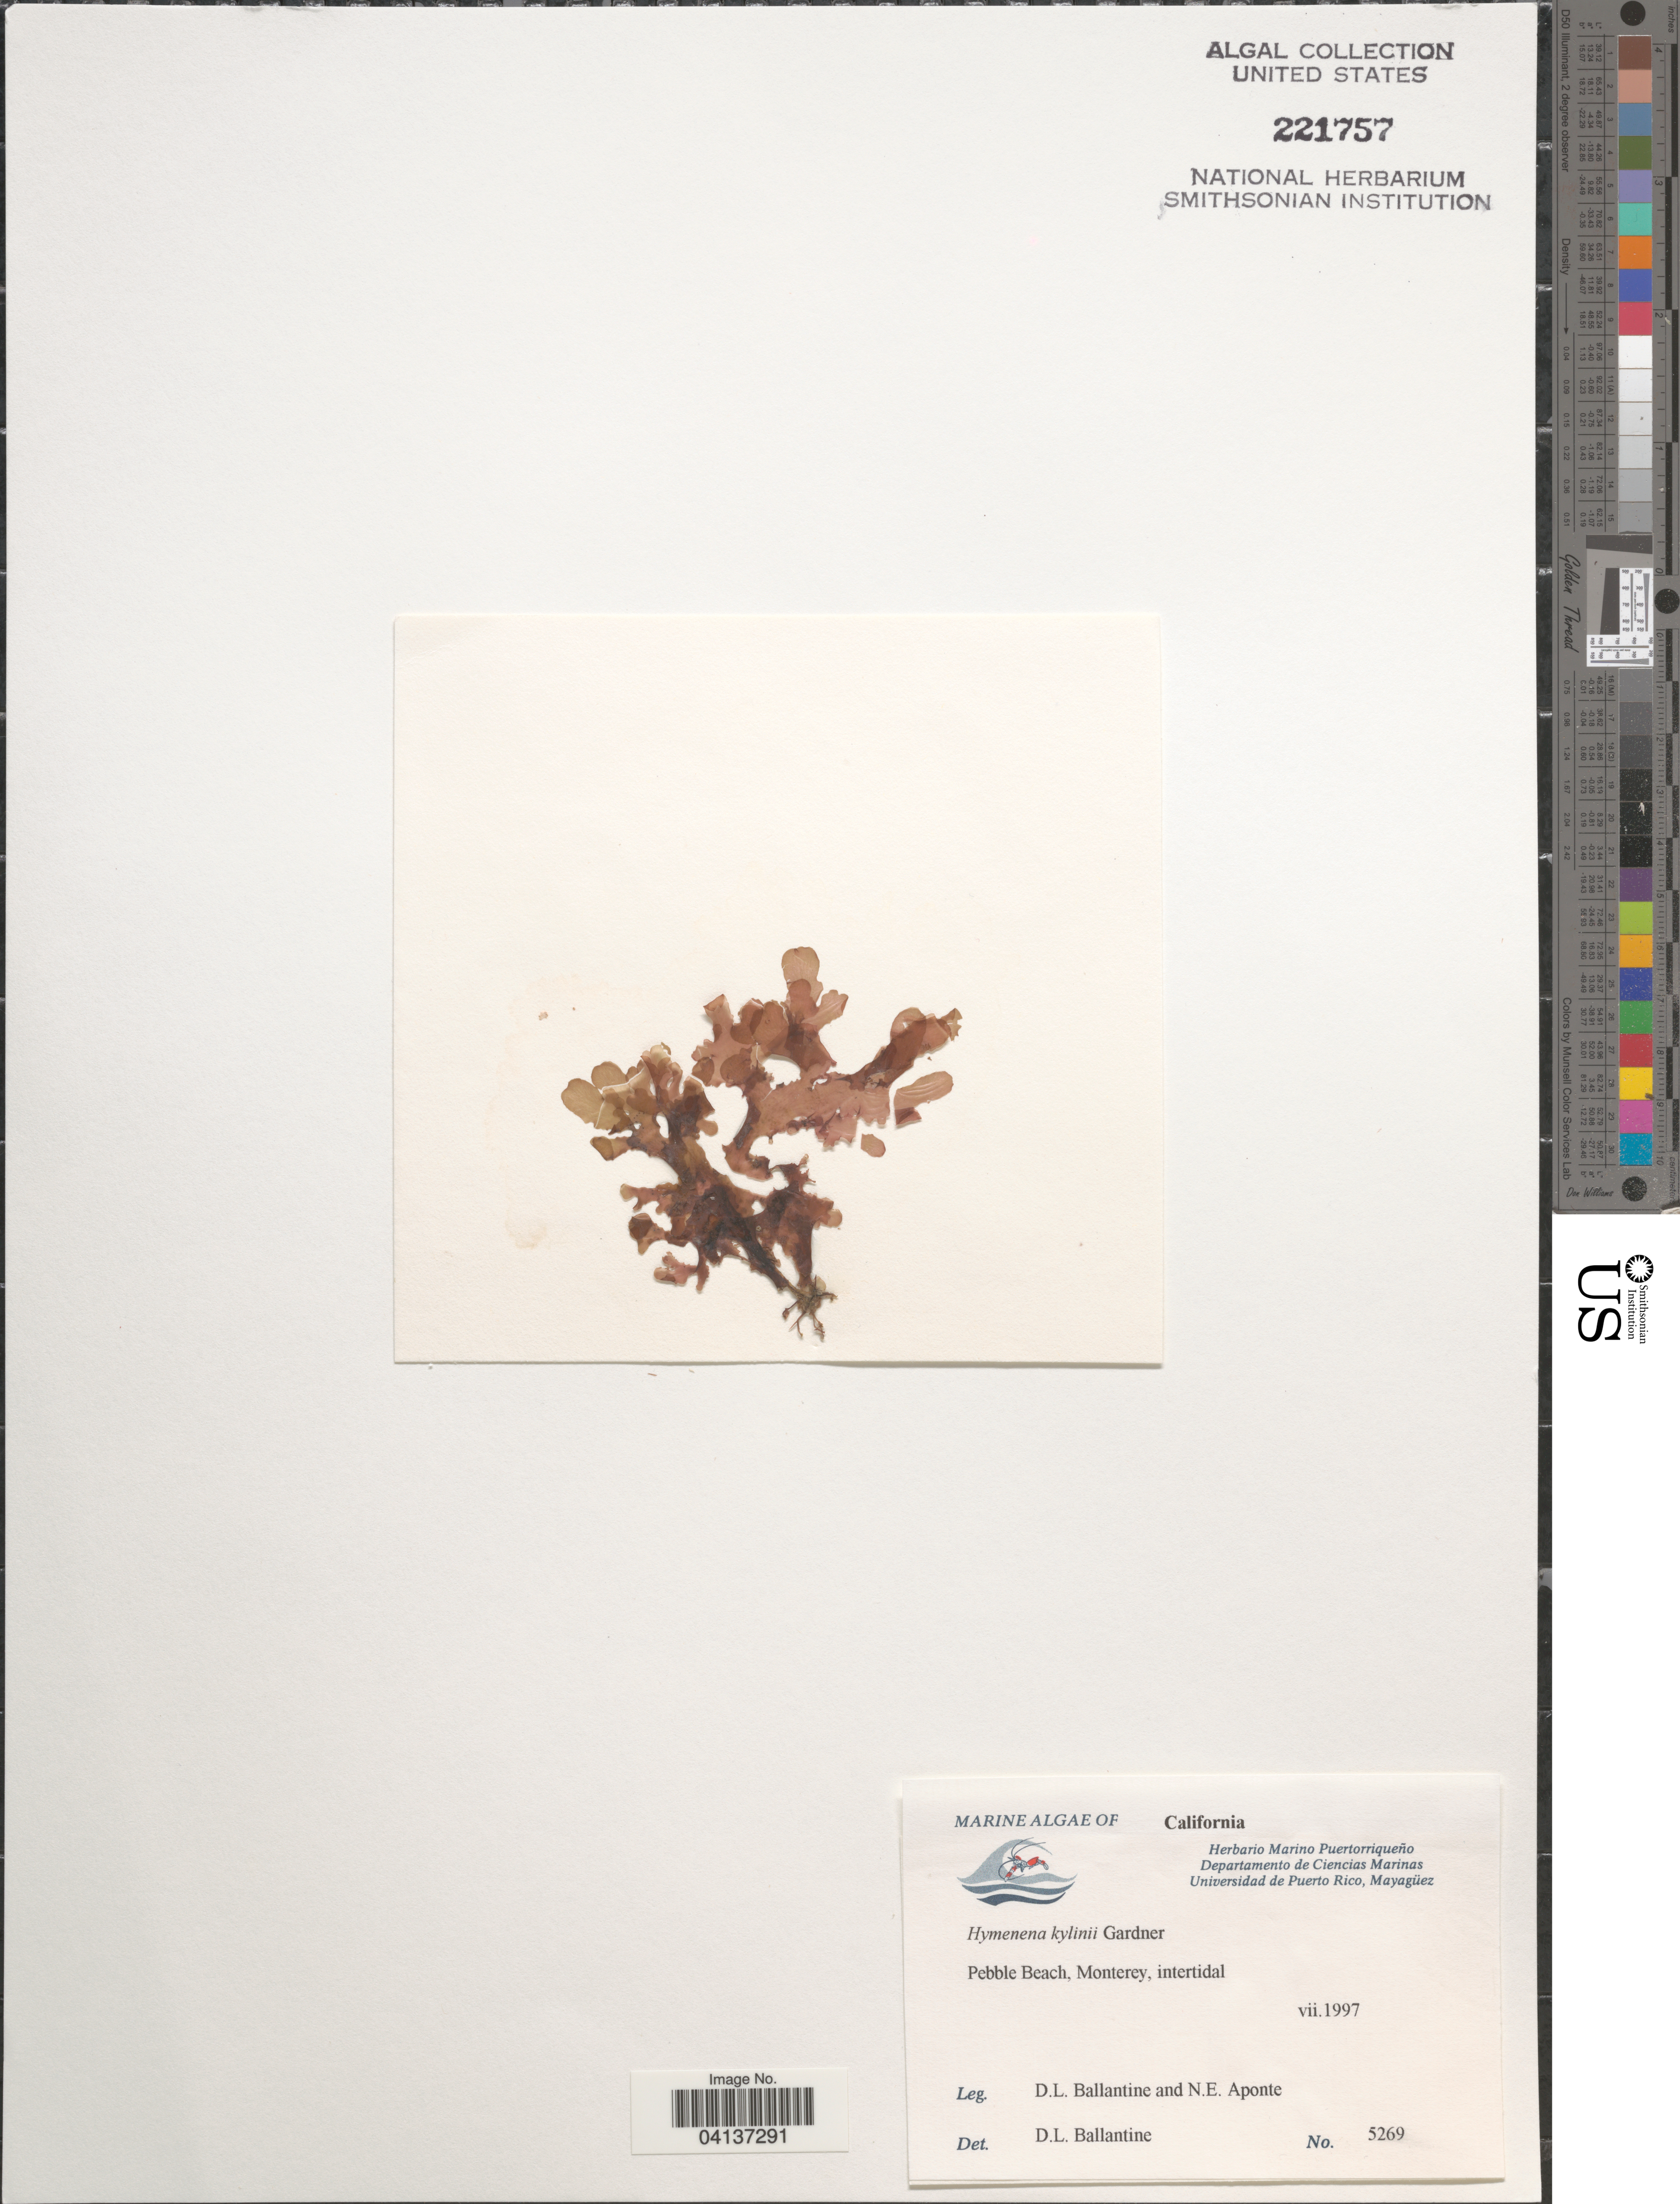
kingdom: Plantae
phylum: Rhodophyta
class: Florideophyceae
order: Ceramiales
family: Delesseriaceae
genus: Hymenena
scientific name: Hymenena flabelligera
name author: (J. Agardh) Kylin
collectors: D.L. Ballantine & N. E. Aponte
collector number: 5269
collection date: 1997-07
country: United States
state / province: California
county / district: Monterey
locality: Pebble Beach, Monterey.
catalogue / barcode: US 221757